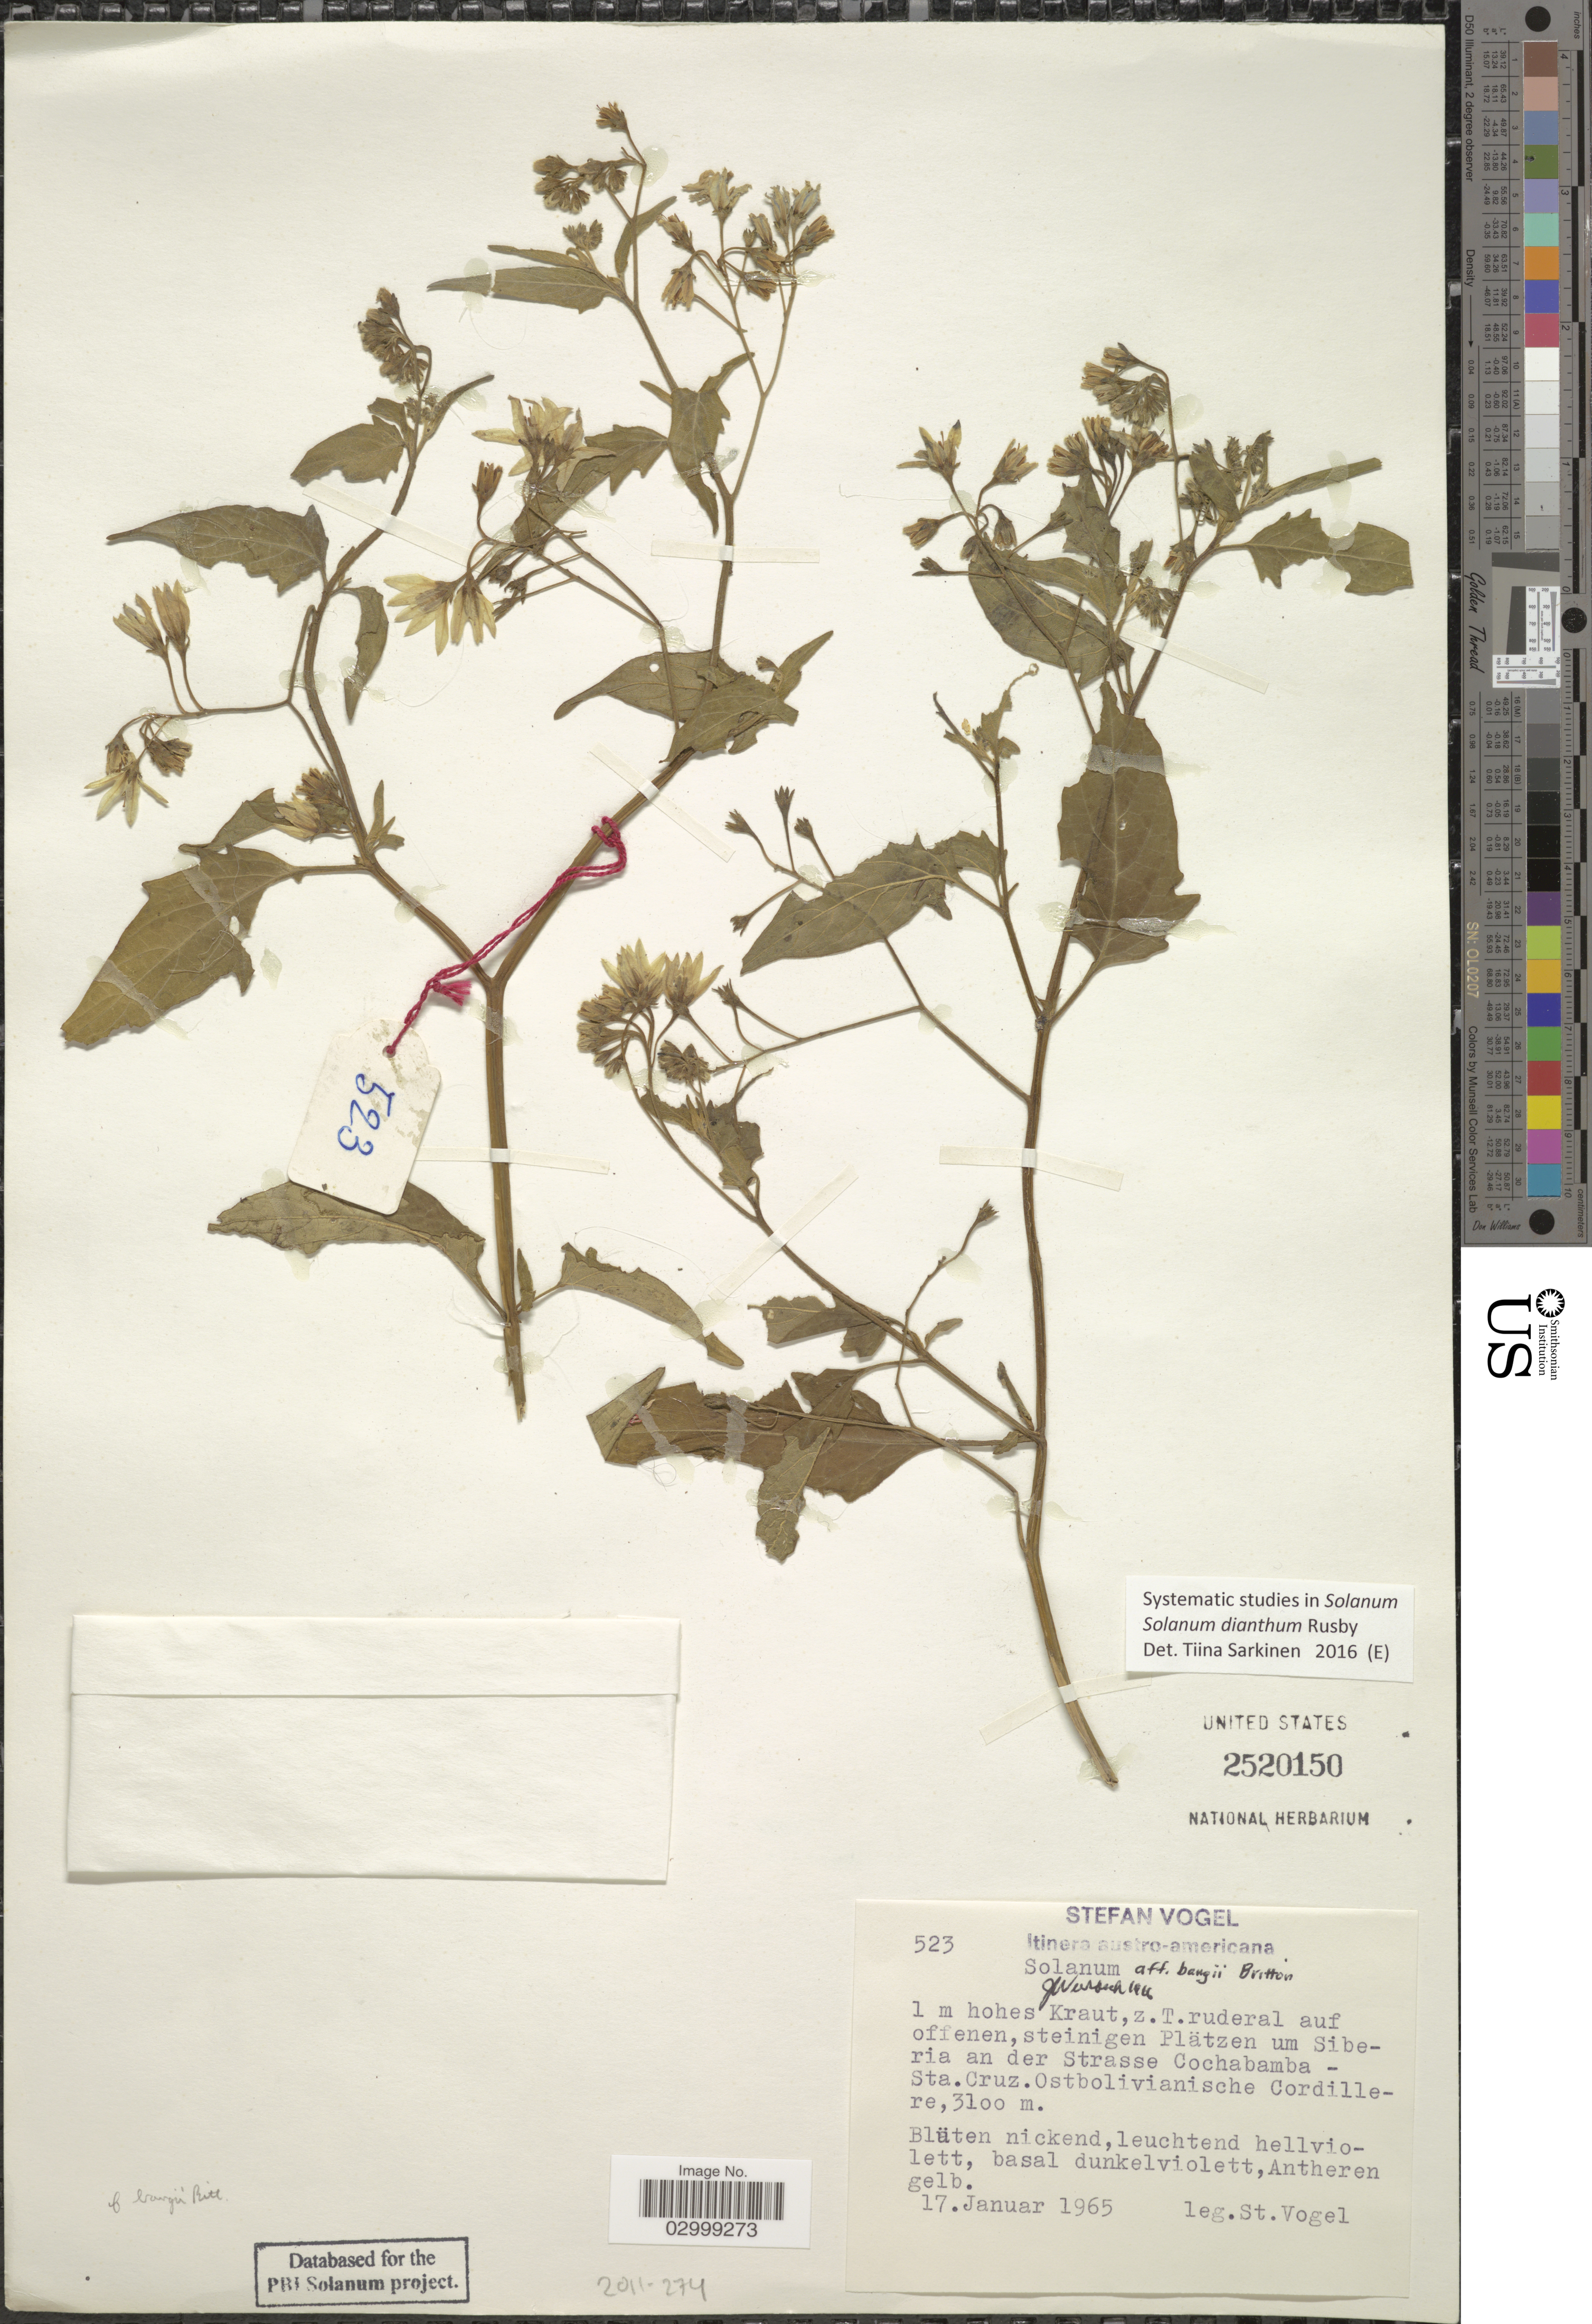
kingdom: Plantae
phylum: Tracheophyta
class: Magnoliopsida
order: Solanales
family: Solanaceae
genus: Solanum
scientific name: Solanum dianthum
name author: Rusby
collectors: S. Vogel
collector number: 523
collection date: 1965-01-17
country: Bolivia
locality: Siberia an der Strasse Cochabamba - Sta. Cruz, Ostobolivianische Cordillere.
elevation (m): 3100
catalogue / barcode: US 2520150